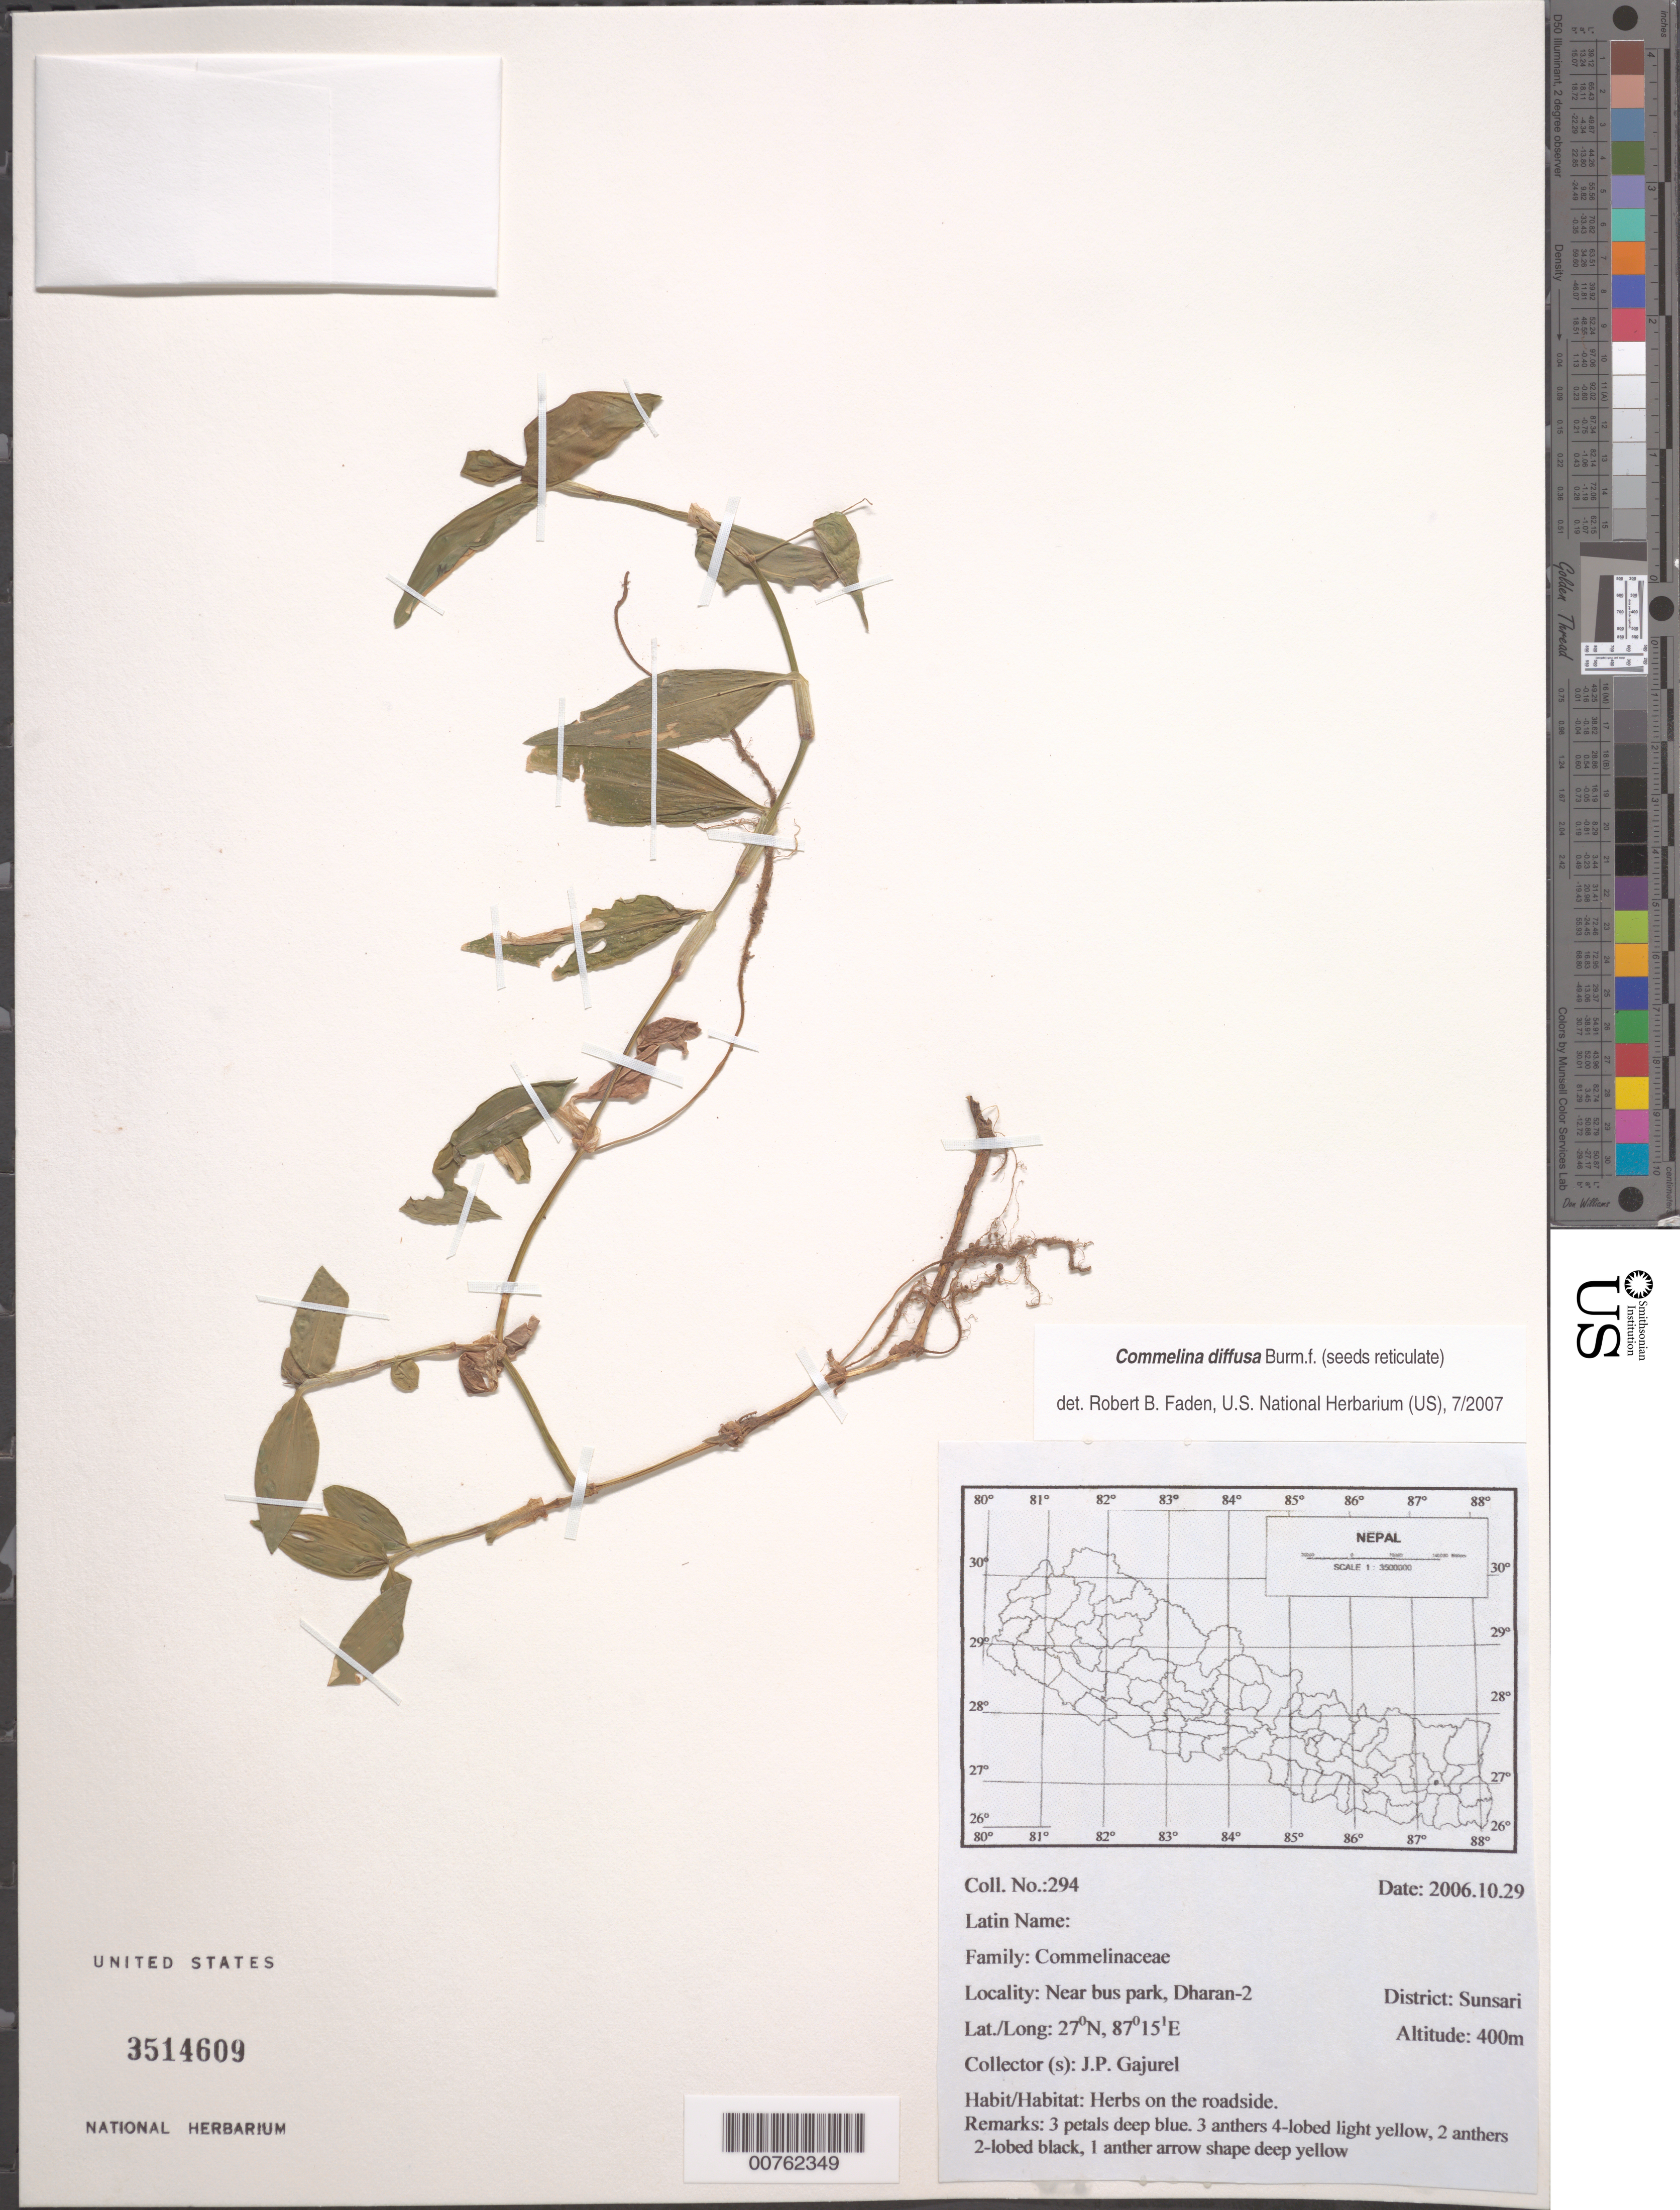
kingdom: Plantae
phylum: Tracheophyta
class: Liliopsida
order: Commelinales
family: Commelinaceae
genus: Commelina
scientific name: Commelina diffusa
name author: Burm. f.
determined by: Faden, Robert B., (US), Smithsonian Institution - National Museum of Natural History (UNITED STATES)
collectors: J. Gajurel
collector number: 294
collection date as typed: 29 Oct 2006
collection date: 2006-10-29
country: Nepal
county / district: Sunsari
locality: Near bus park, Dharan-2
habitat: Herbs on the roadside.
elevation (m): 400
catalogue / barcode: US 3514609